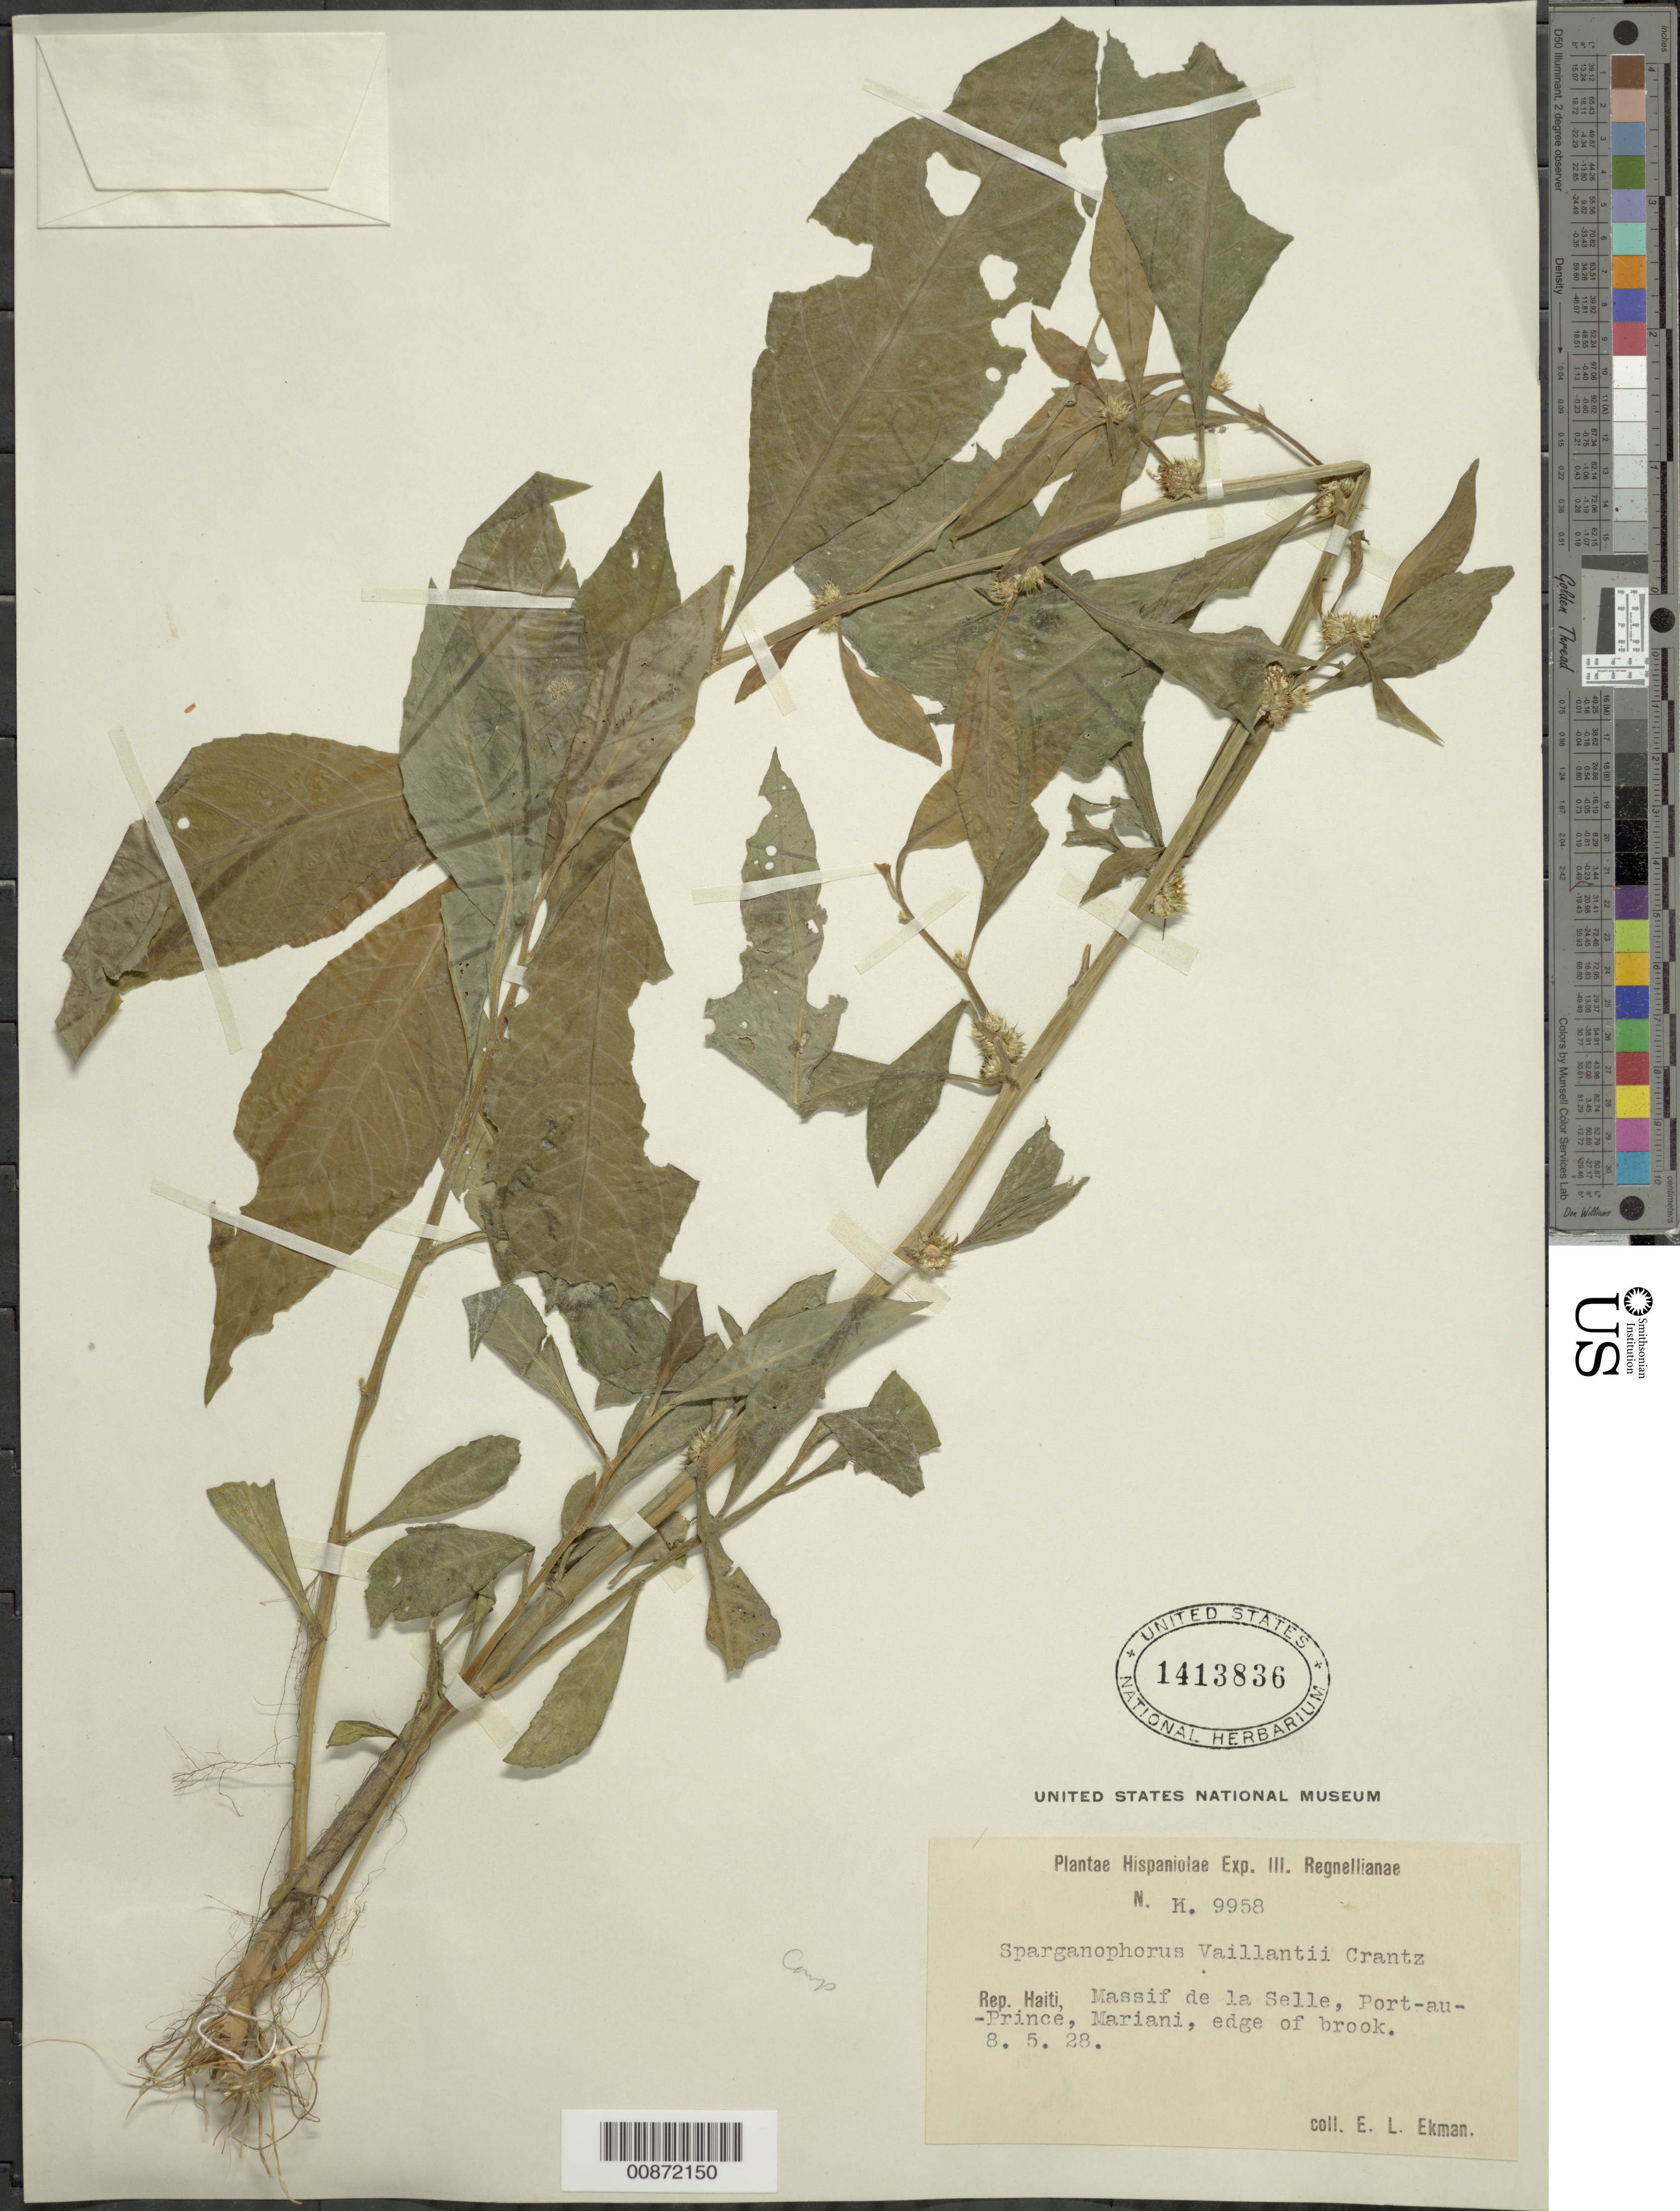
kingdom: Plantae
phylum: Tracheophyta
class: Magnoliopsida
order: Asterales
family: Asteraceae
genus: Struchium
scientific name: Struchium sparganophorum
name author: (L.) Kuntze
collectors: E. L. Ekman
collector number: H 9958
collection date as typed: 08 May --28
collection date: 1828-05-08 or 1928-05-08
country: Haiti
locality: Massif de la Selle, Port-au-Prince, Mariani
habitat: Edge of brook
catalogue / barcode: US 1413836